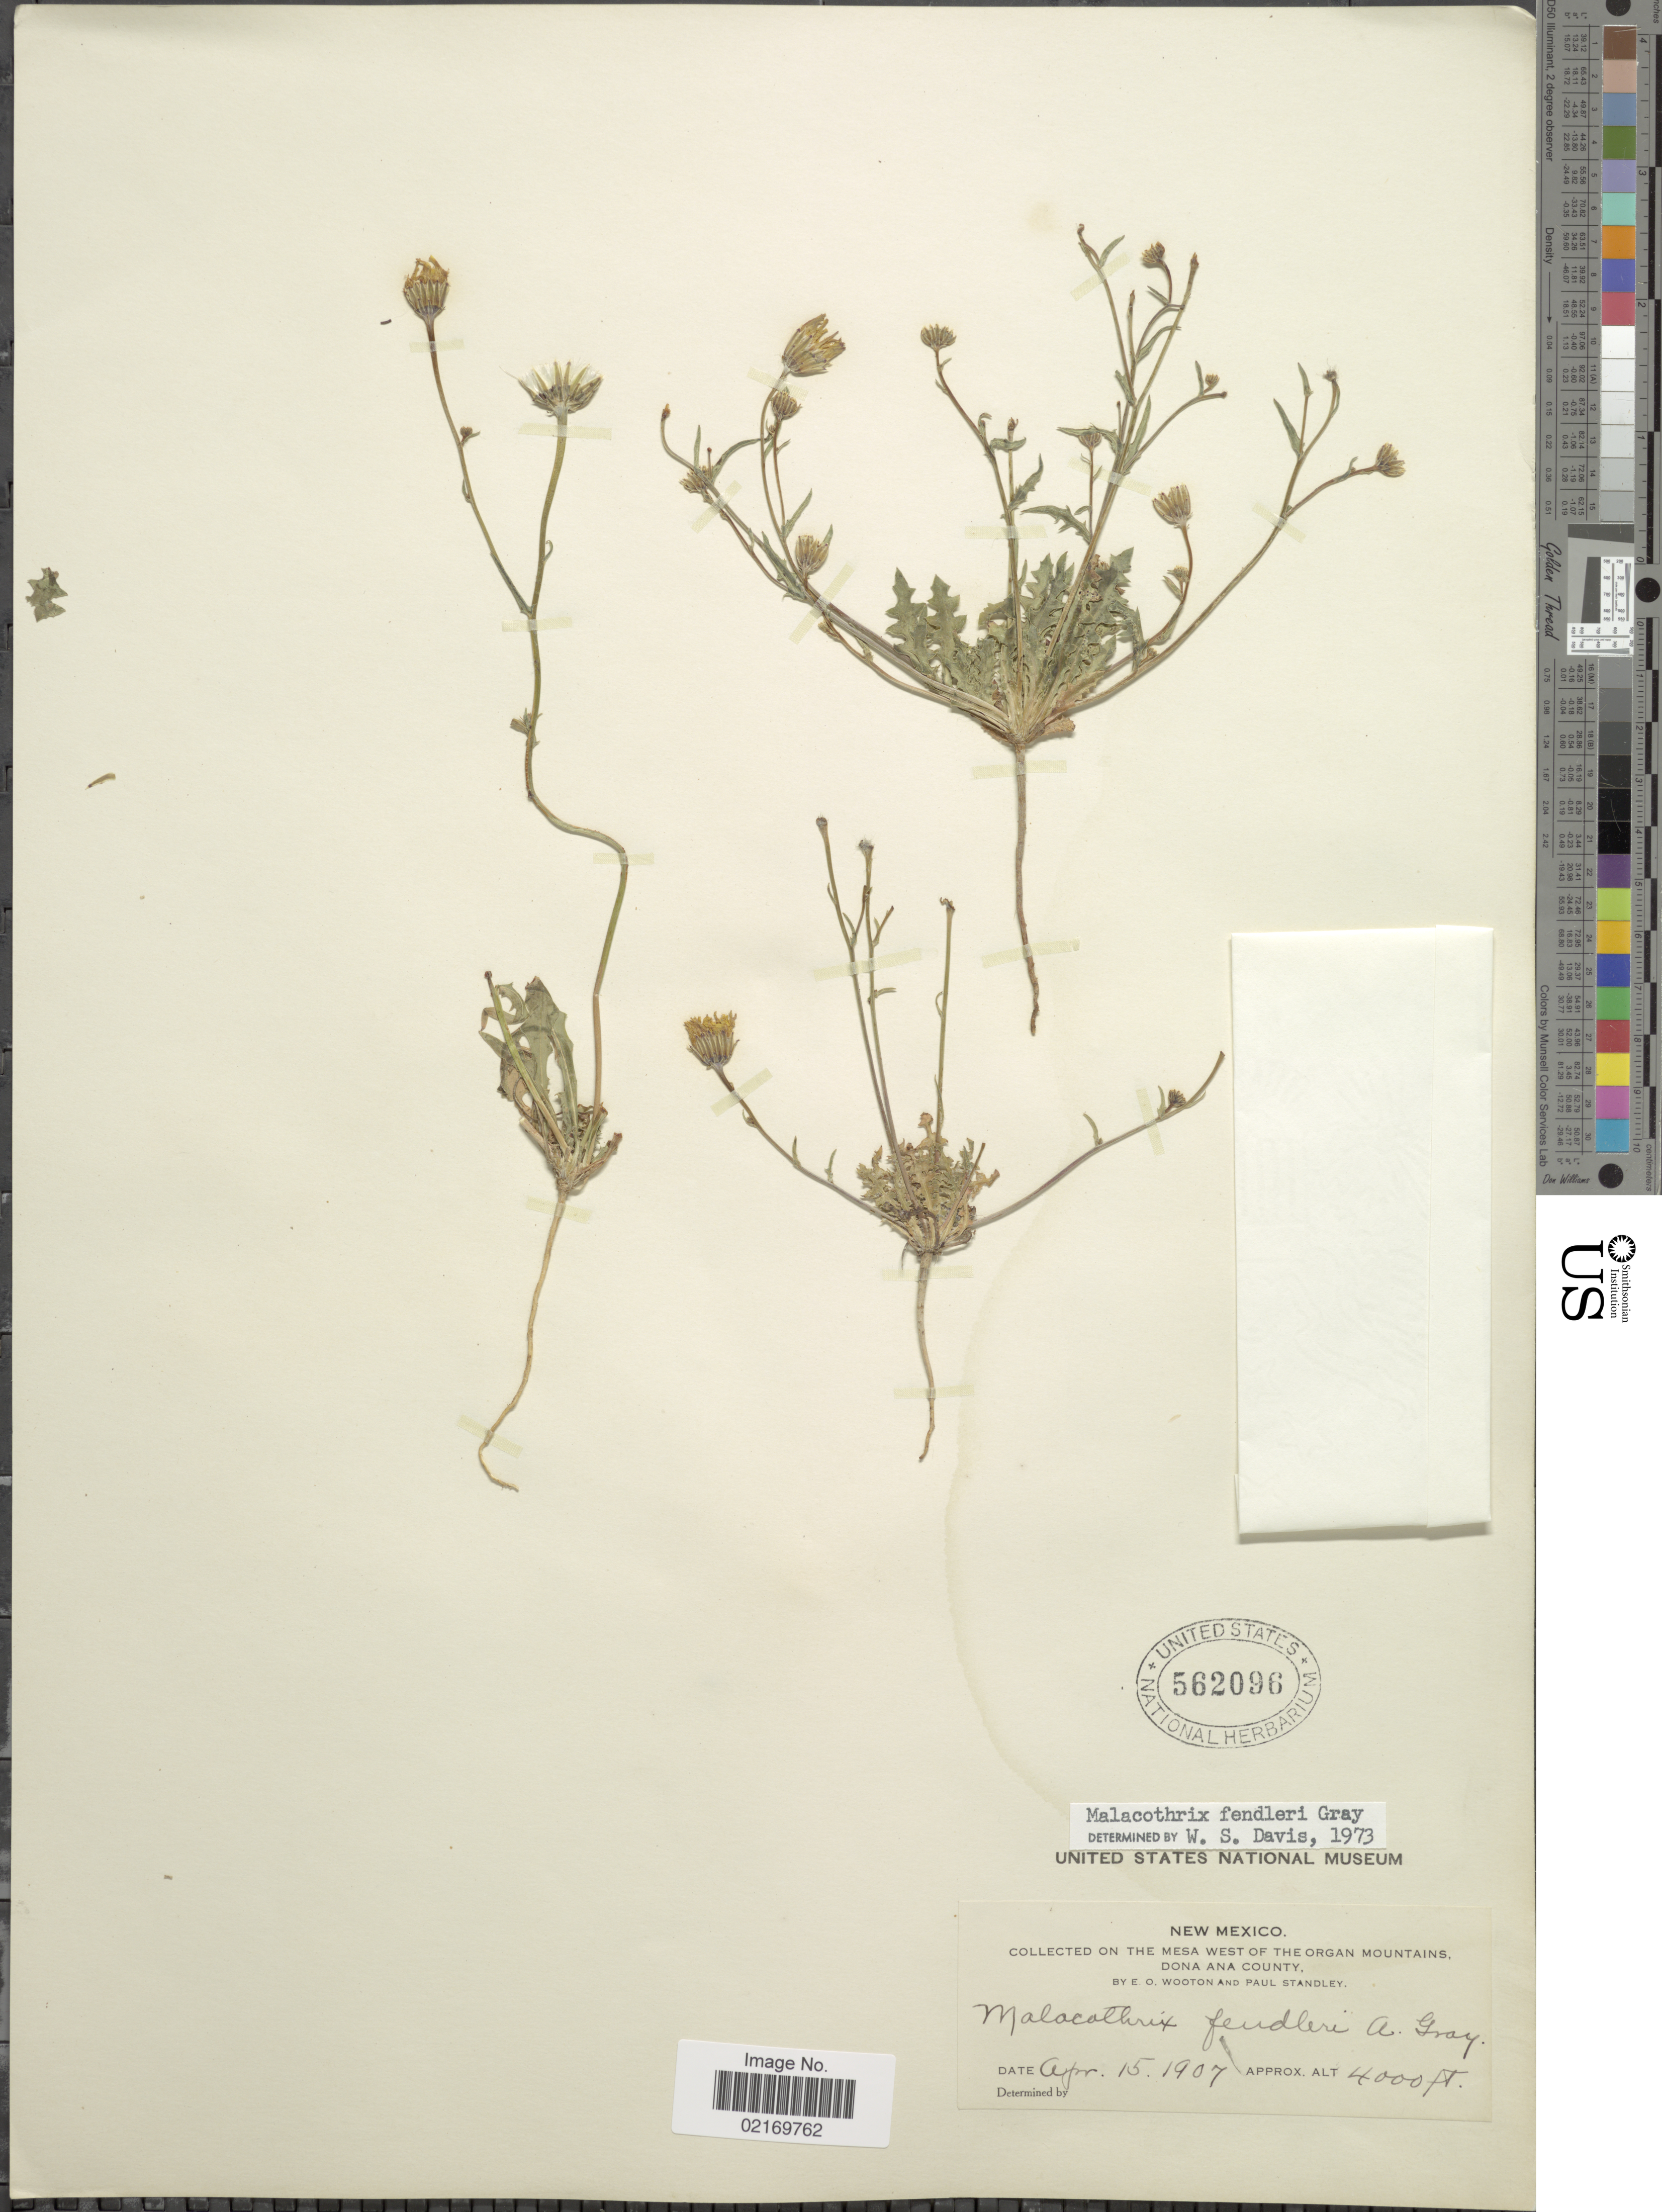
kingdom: Plantae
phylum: Tracheophyta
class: Magnoliopsida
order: Asterales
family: Asteraceae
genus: Malacothrix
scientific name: Malacothrix fendleri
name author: A. Gray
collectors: E. O. Wooton & P. C. Standley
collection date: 1907-04-15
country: United States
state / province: New Mexico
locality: Mesa west of the Organ Mountains, Dona Ana County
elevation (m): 1219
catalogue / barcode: US 562096